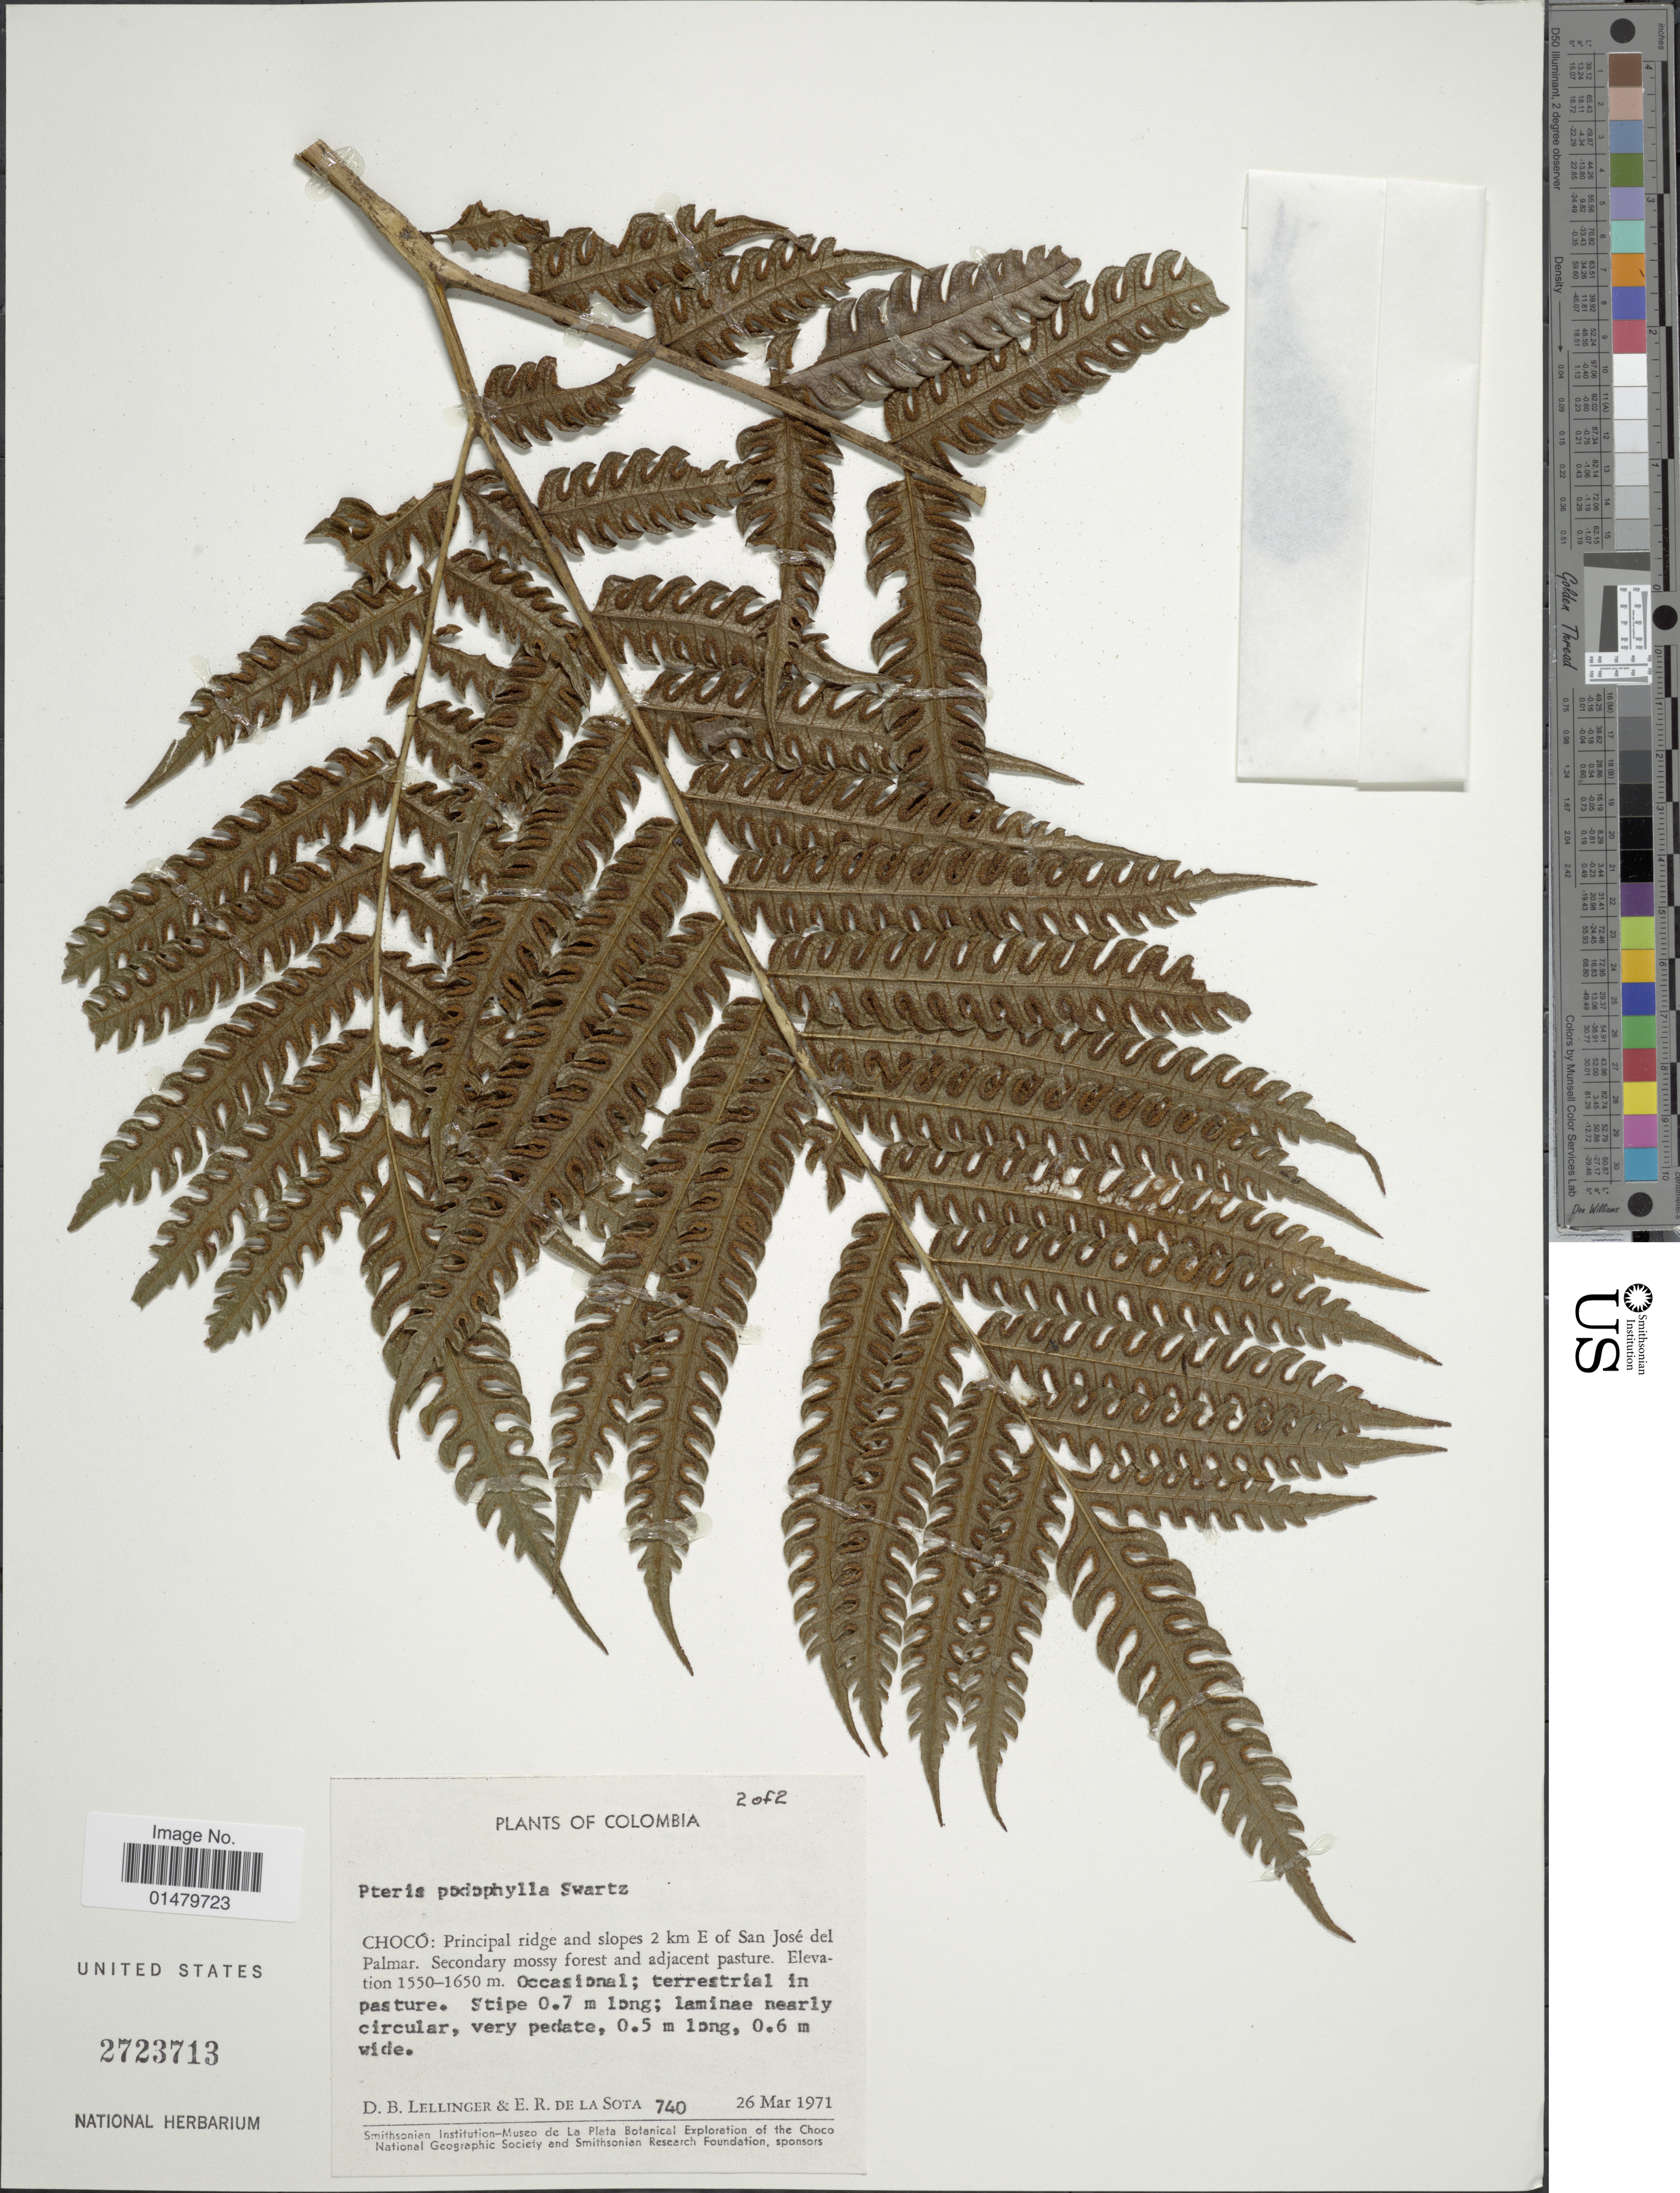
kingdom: Plantae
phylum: Tracheophyta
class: Polypodiopsida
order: Polypodiales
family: Pteridaceae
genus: Pteris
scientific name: Pteris podophylla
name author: Sw.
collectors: D. B. Lellinger & E. R. de la Sota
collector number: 740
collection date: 1971-03-26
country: Colombia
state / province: Chocó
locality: Principal ridge and slopes 2 km E of San Jose del Palmar.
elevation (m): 1550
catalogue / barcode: US 2723713